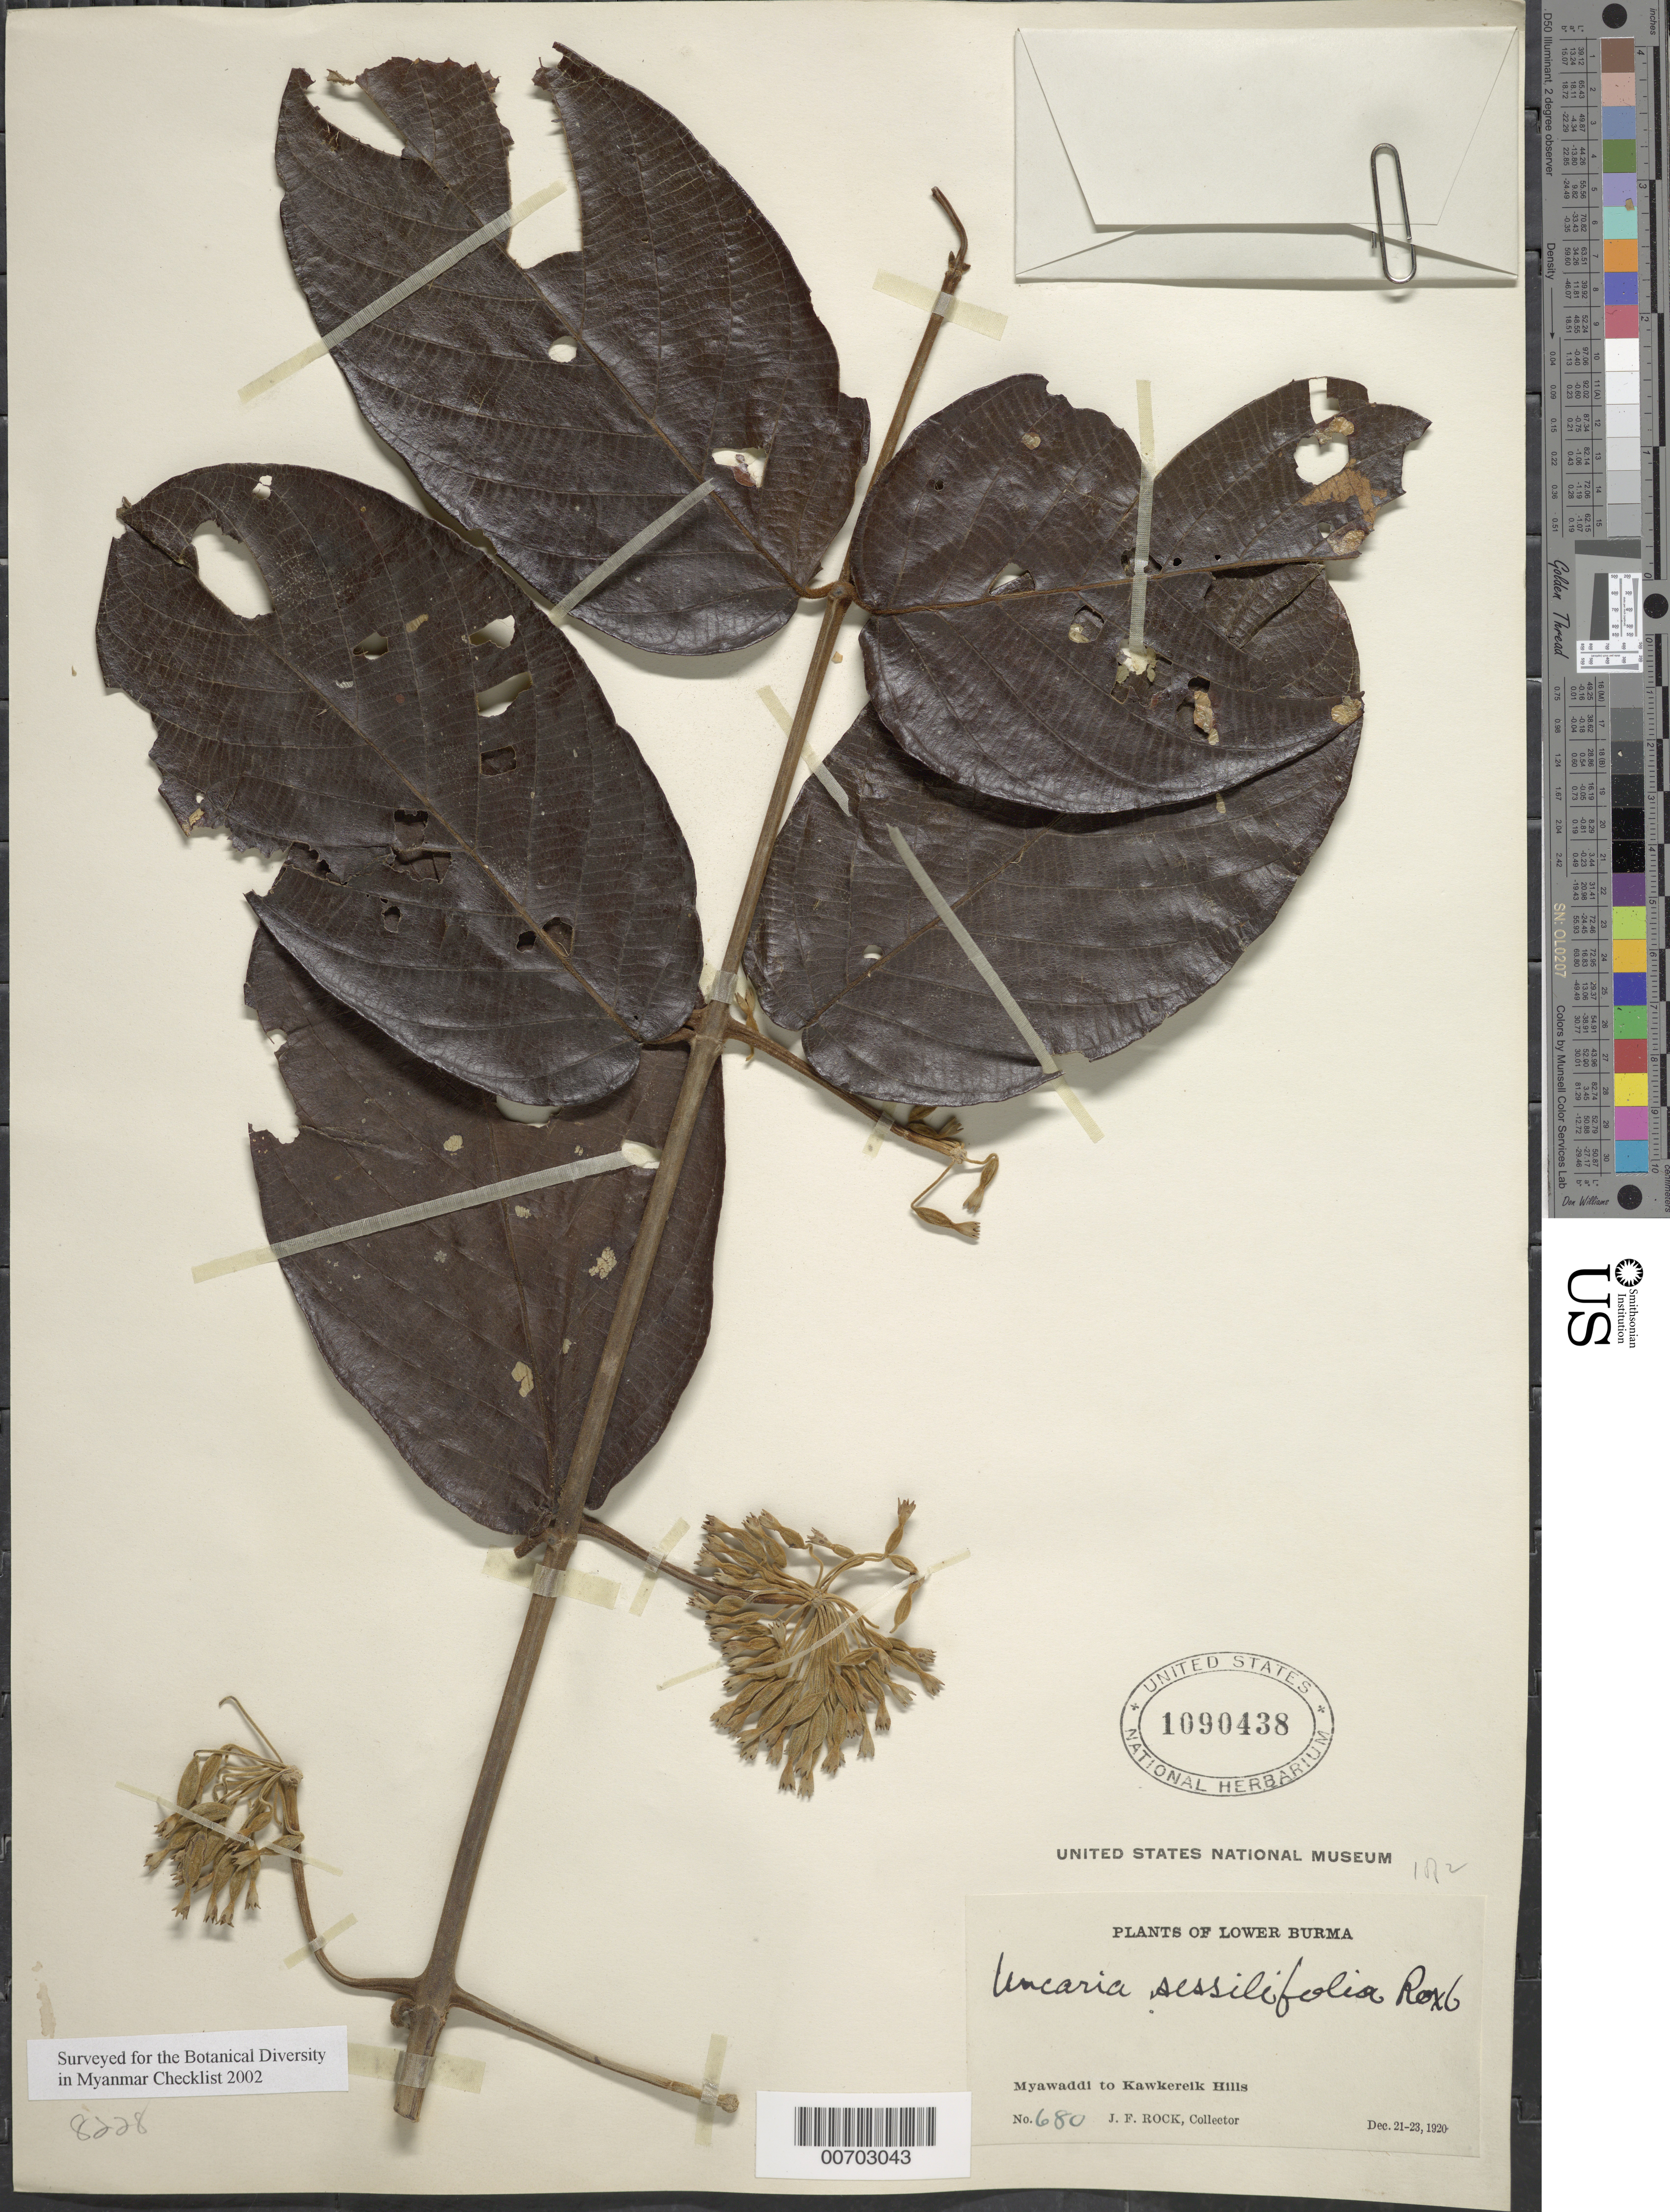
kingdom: Plantae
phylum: Tracheophyta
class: Magnoliopsida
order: Gentianales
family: Rubiaceae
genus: Uncaria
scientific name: Uncaria sessilifolia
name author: Roxb.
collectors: J. F. Rock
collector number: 680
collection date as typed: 21 Dec 1920 to 23 Dec 1920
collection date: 1920-12-21/1920-12-23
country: Myanmar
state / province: Kawthule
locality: Myawaddi to Kawkereik Hills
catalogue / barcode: US 1090438